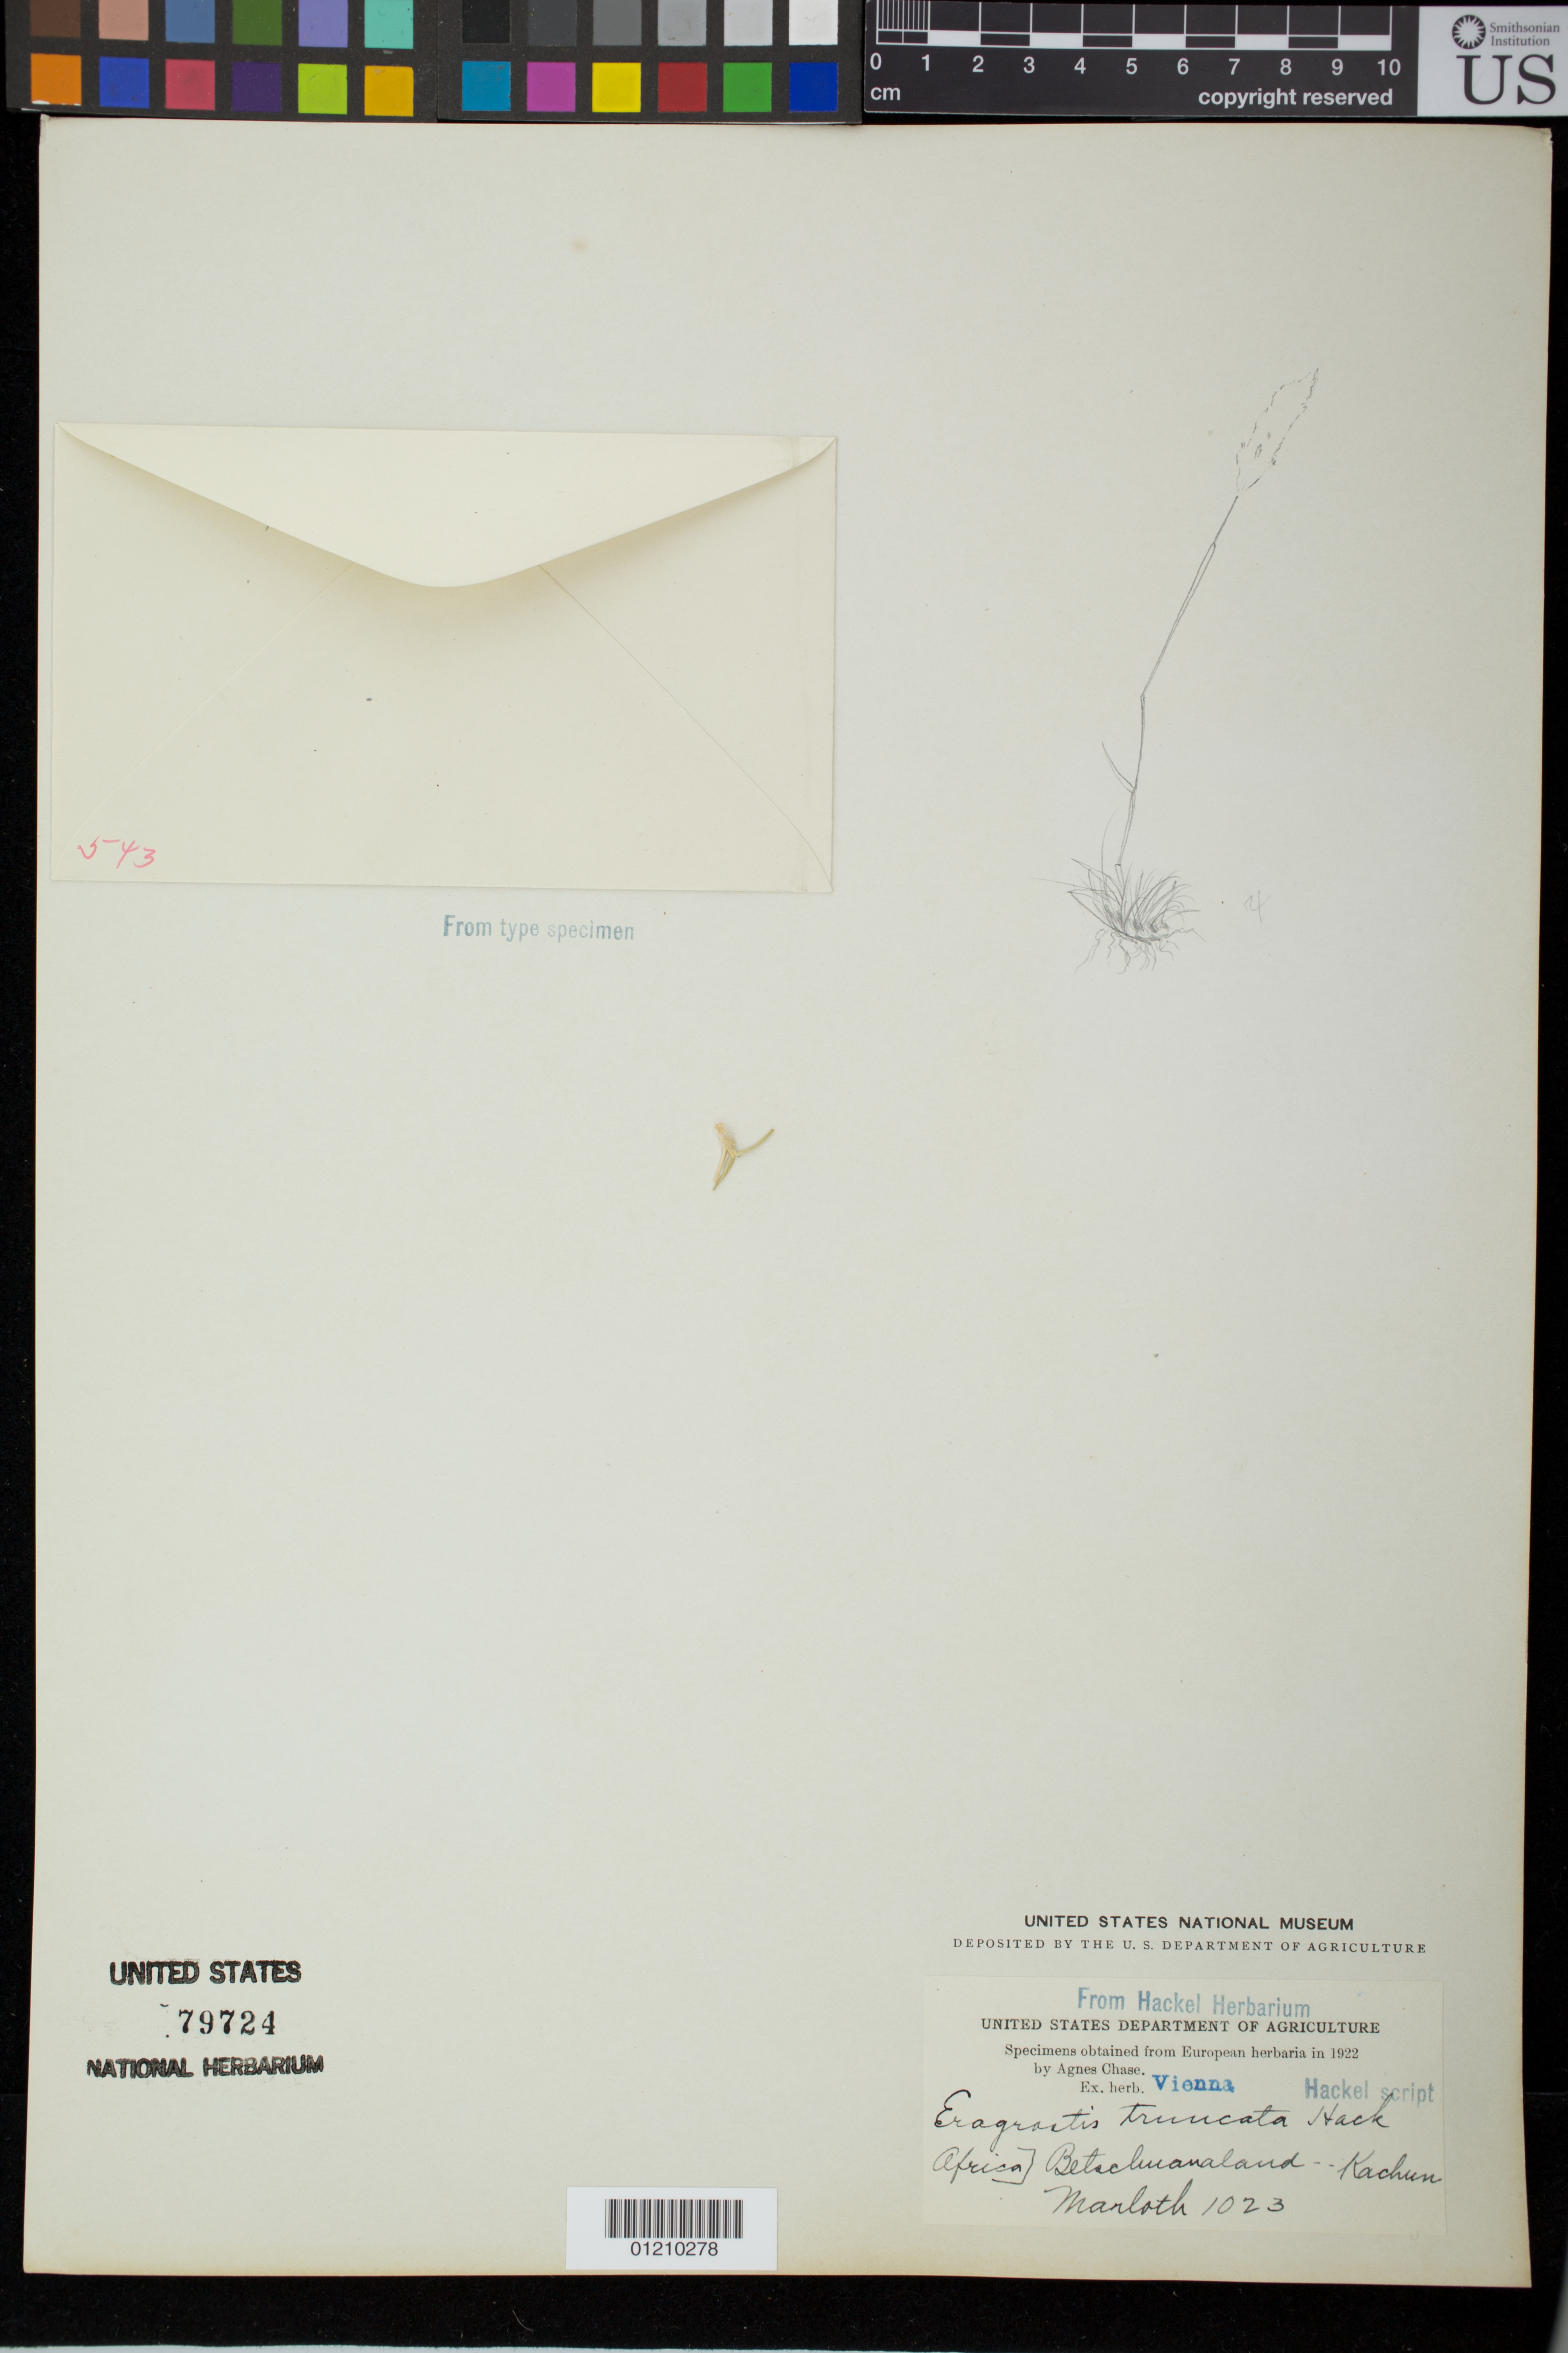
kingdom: Plantae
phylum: Tracheophyta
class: Liliopsida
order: Poales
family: Poaceae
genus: Eragrostis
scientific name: Eragrostis truncata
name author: Hack.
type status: Type Collection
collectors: H. Marloth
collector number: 1023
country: South Africa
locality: Betschuanaland, Kachum.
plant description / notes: Fragmentary material of type specimen ex herb. Vienna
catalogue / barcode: US 79724